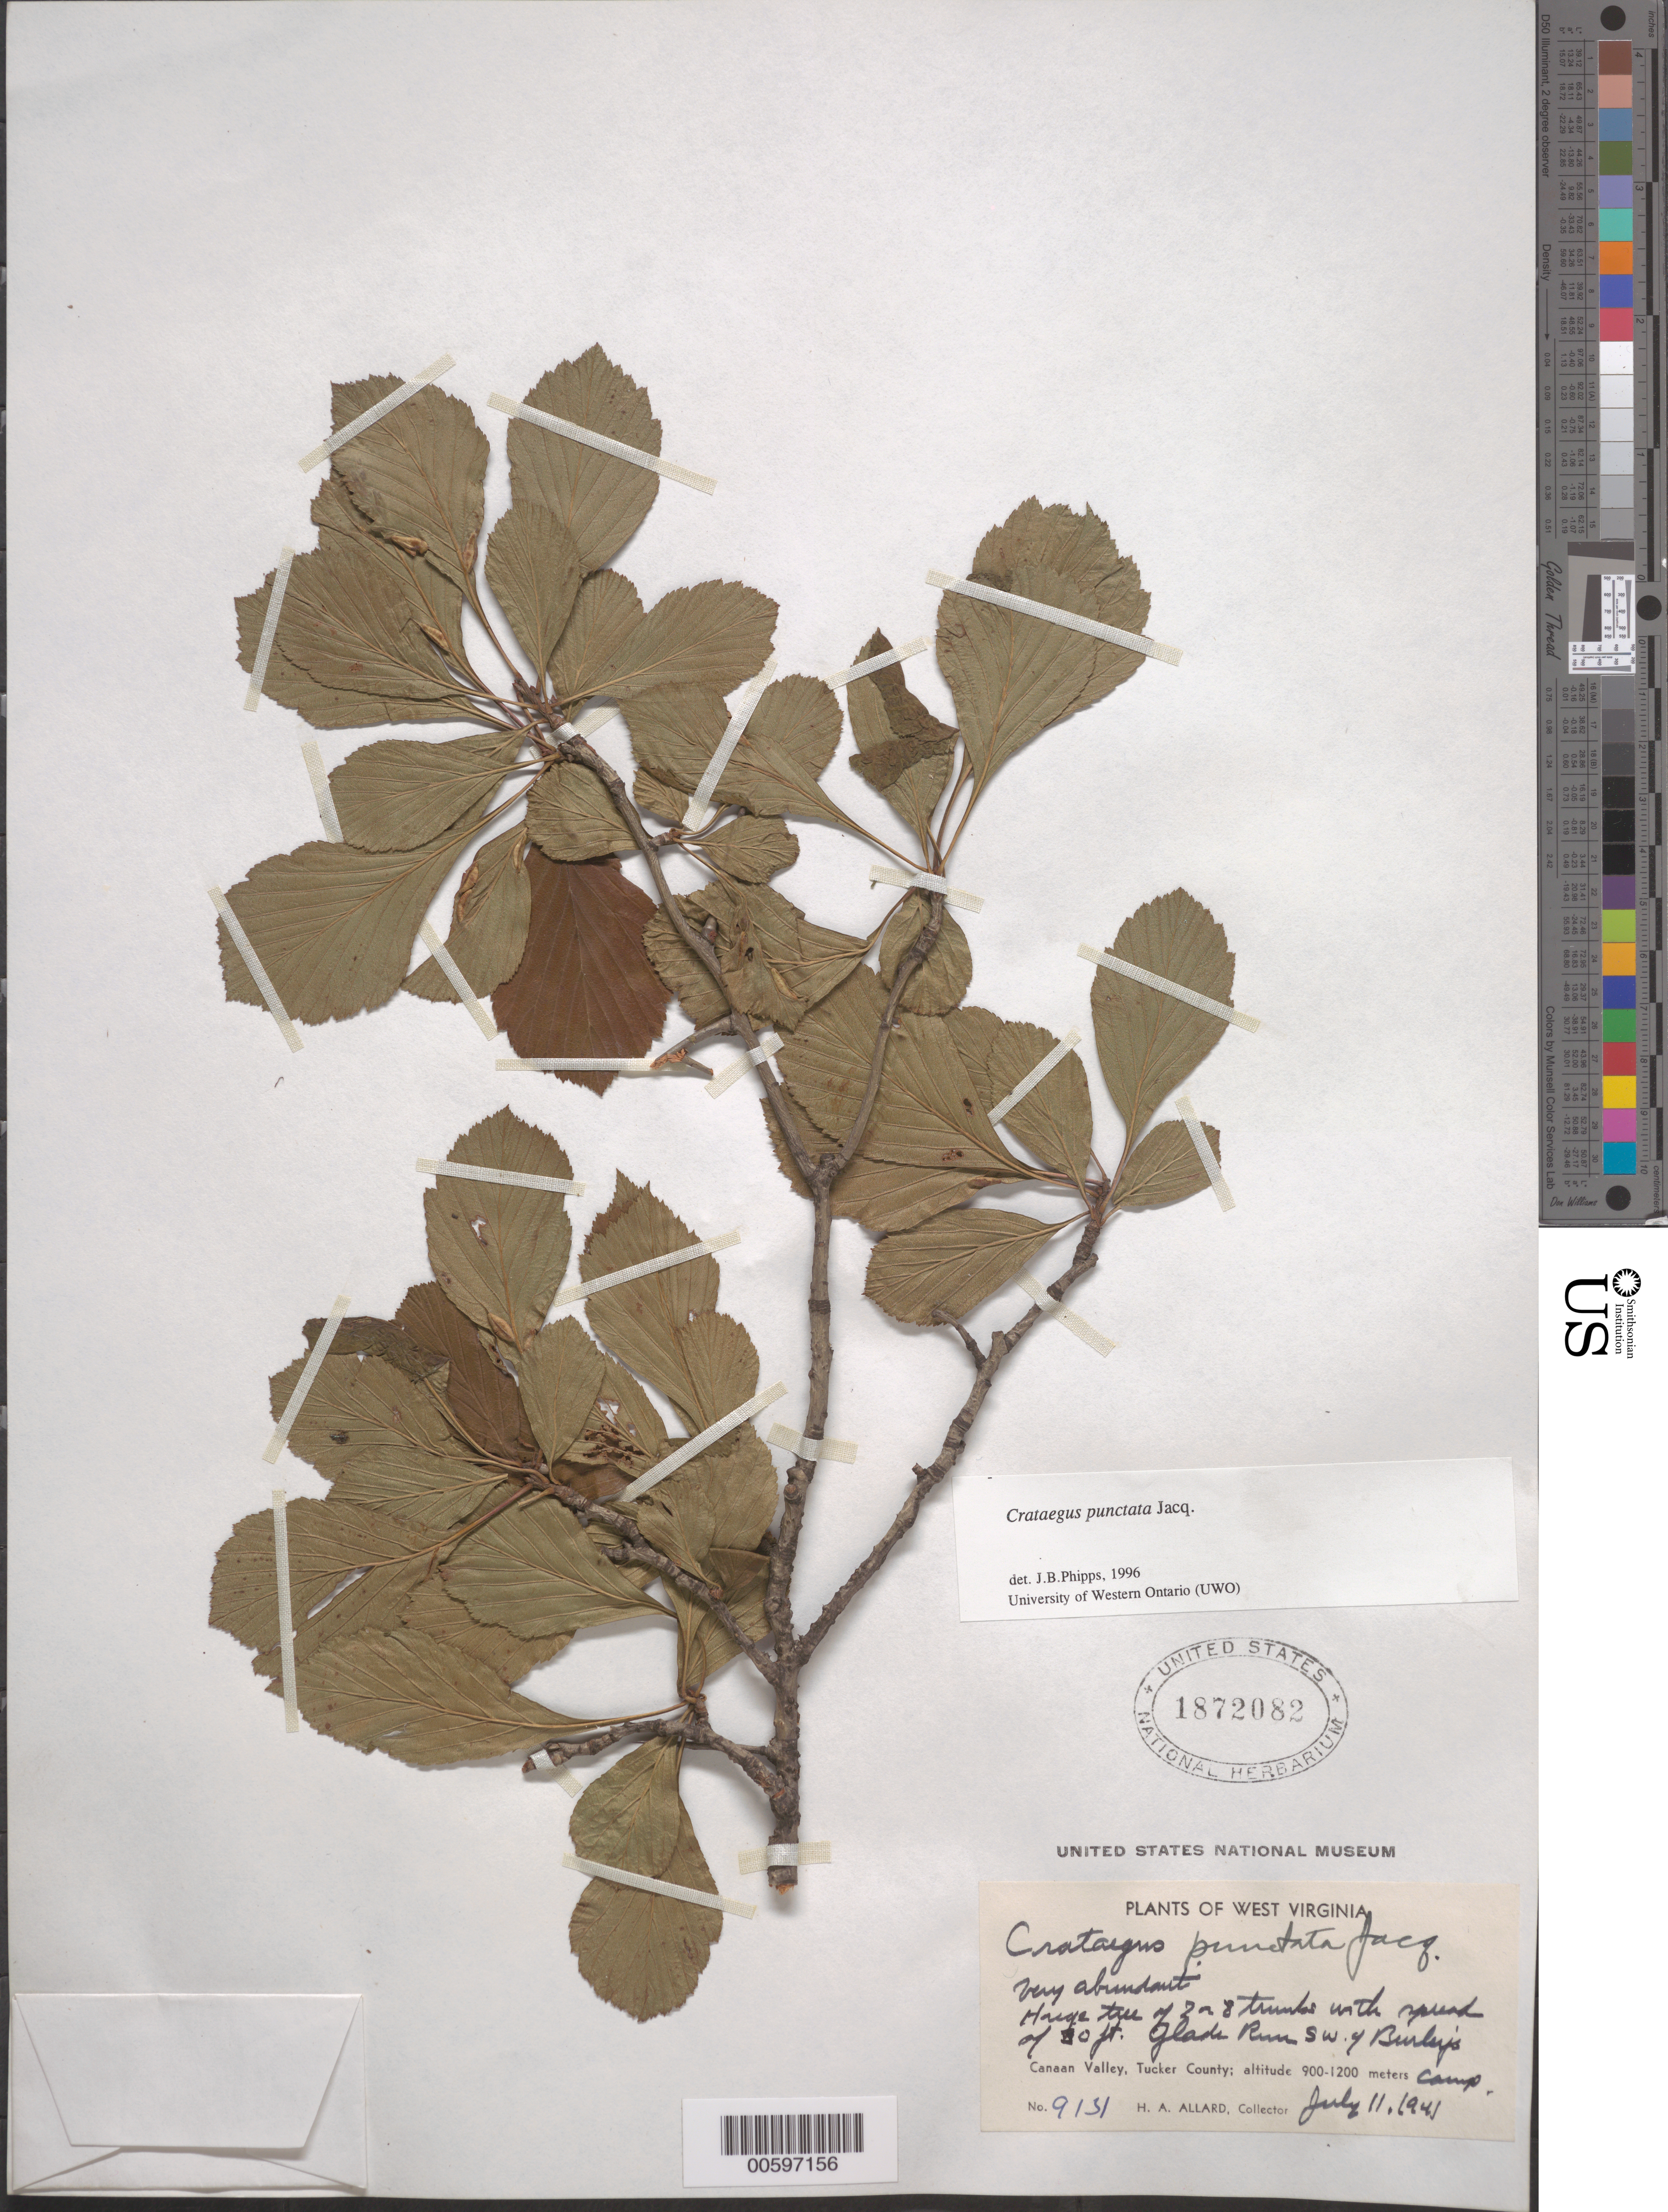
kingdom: Plantae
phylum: Tracheophyta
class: Magnoliopsida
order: Rosales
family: Rosaceae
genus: Crataegus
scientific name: Crataegus punctata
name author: Jacq.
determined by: Phipps, James B., (UWO), University of Western Ontario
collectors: H. A. Allard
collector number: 9131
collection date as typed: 11 Jul 1941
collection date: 1941-07-11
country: United States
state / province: West Virginia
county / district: Tucker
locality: Glade Run, SW of Burley's camp. Canaan Valley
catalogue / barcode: US 1872082